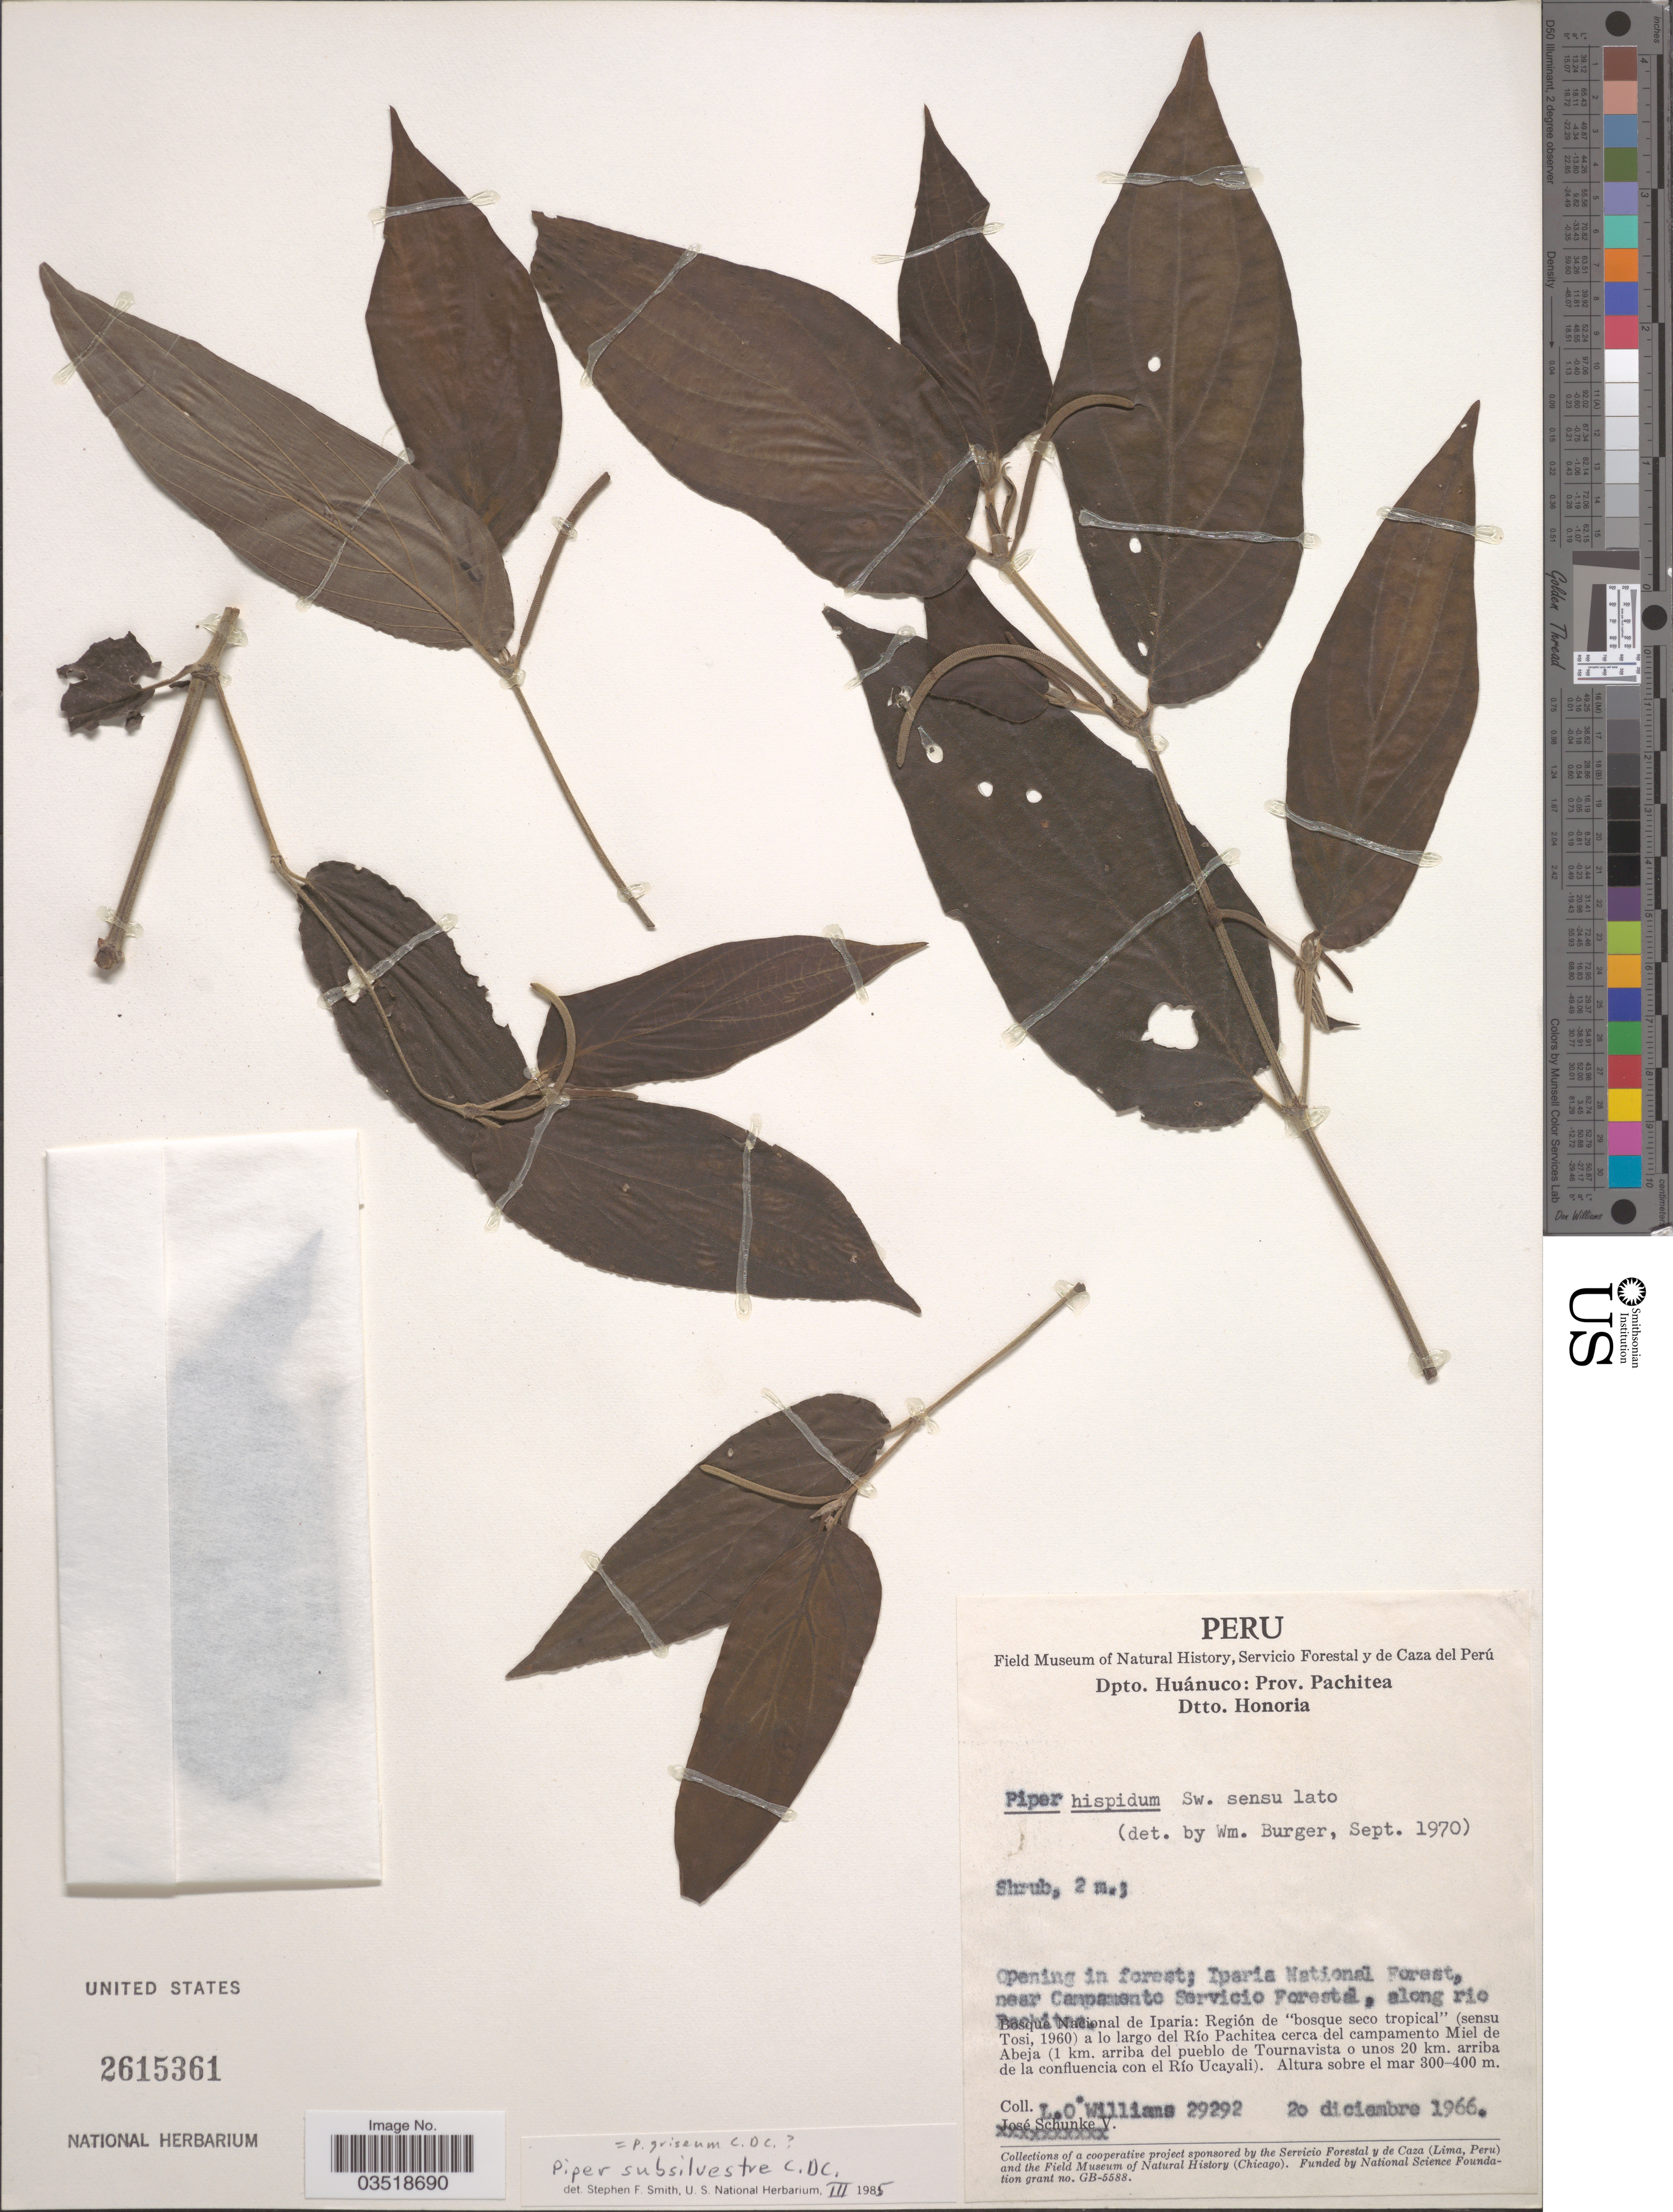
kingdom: Plantae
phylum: Tracheophyta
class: Magnoliopsida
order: Piperales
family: Piperaceae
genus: Piper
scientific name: Piper subsilvestre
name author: C. DC.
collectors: L. O. Williams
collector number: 29292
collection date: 1966-12-20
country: Peru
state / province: Huánuco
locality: Dpto. Huánuco: Prov. Pachitea. Dtto. Honoria. Opening in forest; Iparia National Forest, near Campamento Servicio Forestal, along rio Pachitea. Bosque Nacional de Iparia: Región de "bosque seco tropical" (sensu Tosi, 1960) a lo largo del Río Pachitea cerca del campamento Miel de Abeja (1 km. arriba del pueblo de Tournavista o unos 20 km. arriba de la confluencia con el Río Ucayali).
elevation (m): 300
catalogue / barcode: US 2615361